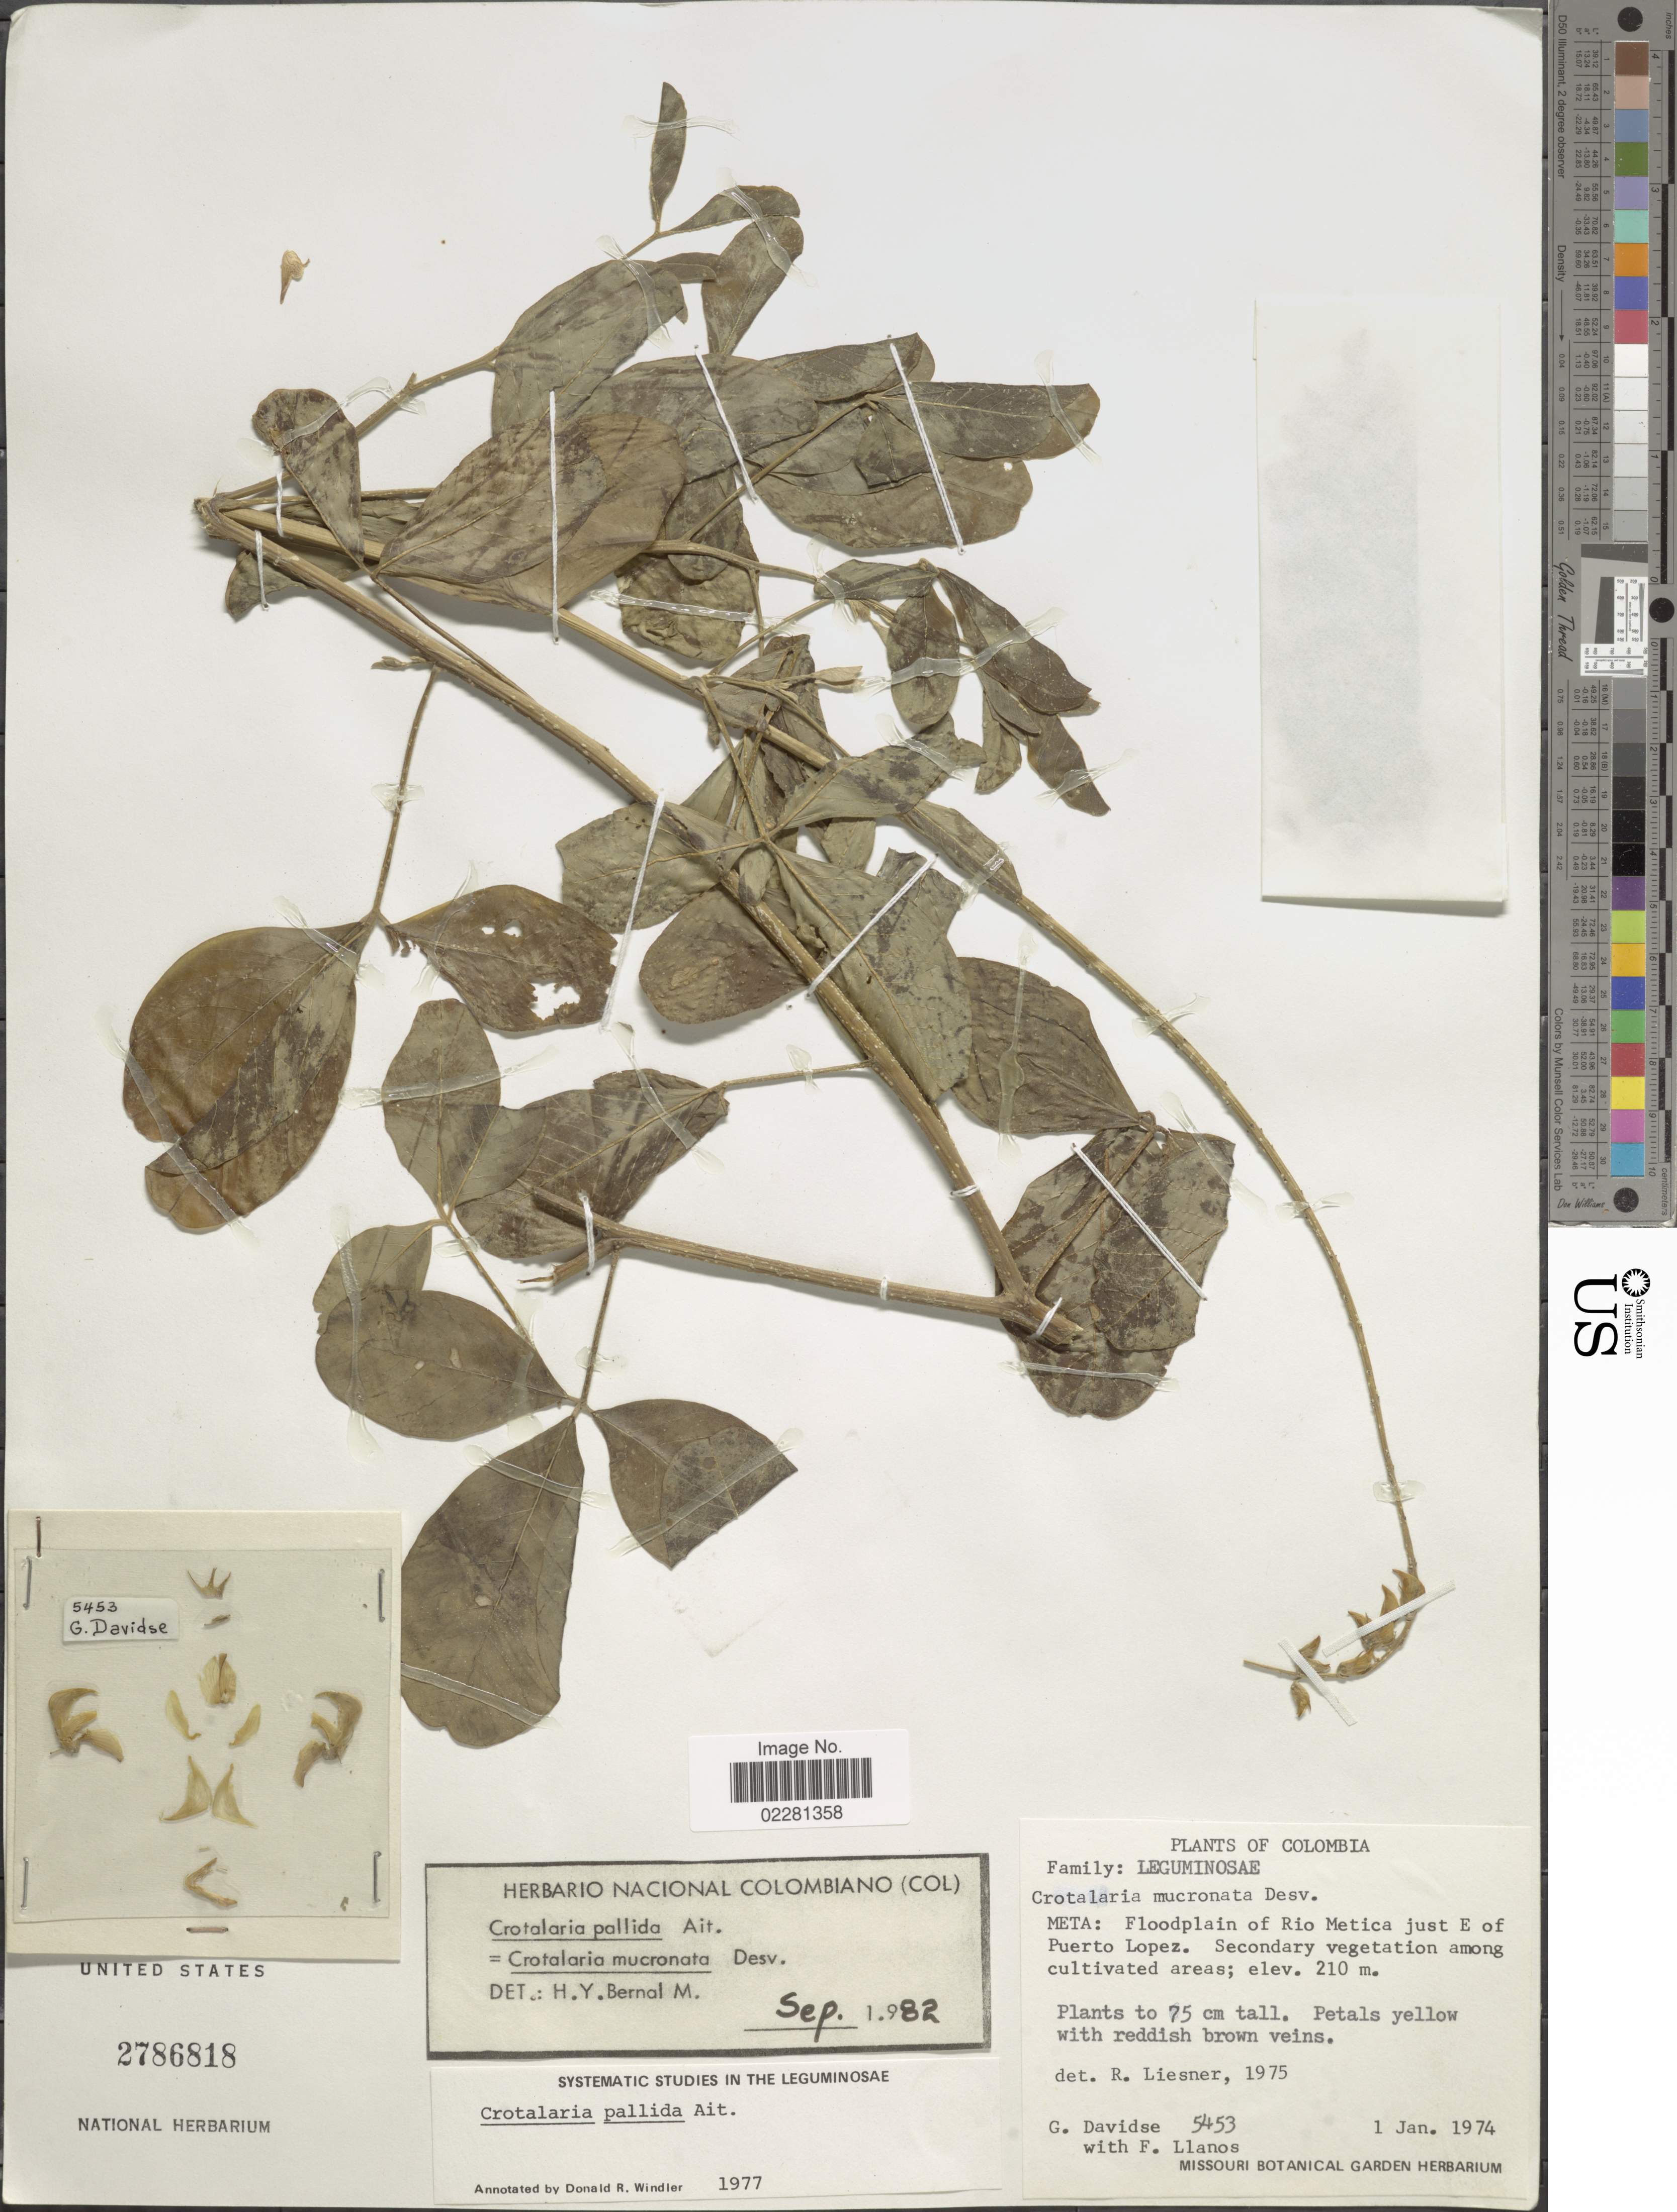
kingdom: Plantae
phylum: Tracheophyta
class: Magnoliopsida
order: Fabales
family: Fabaceae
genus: Crotalaria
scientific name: Crotalaria pallida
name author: Aiton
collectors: G. Davidse & F. Llanos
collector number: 5453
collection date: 1974-01-01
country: Colombia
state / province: Meta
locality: Floodplain of Rio Metica just E of Puerto Lopez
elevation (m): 210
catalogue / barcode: US 2786818